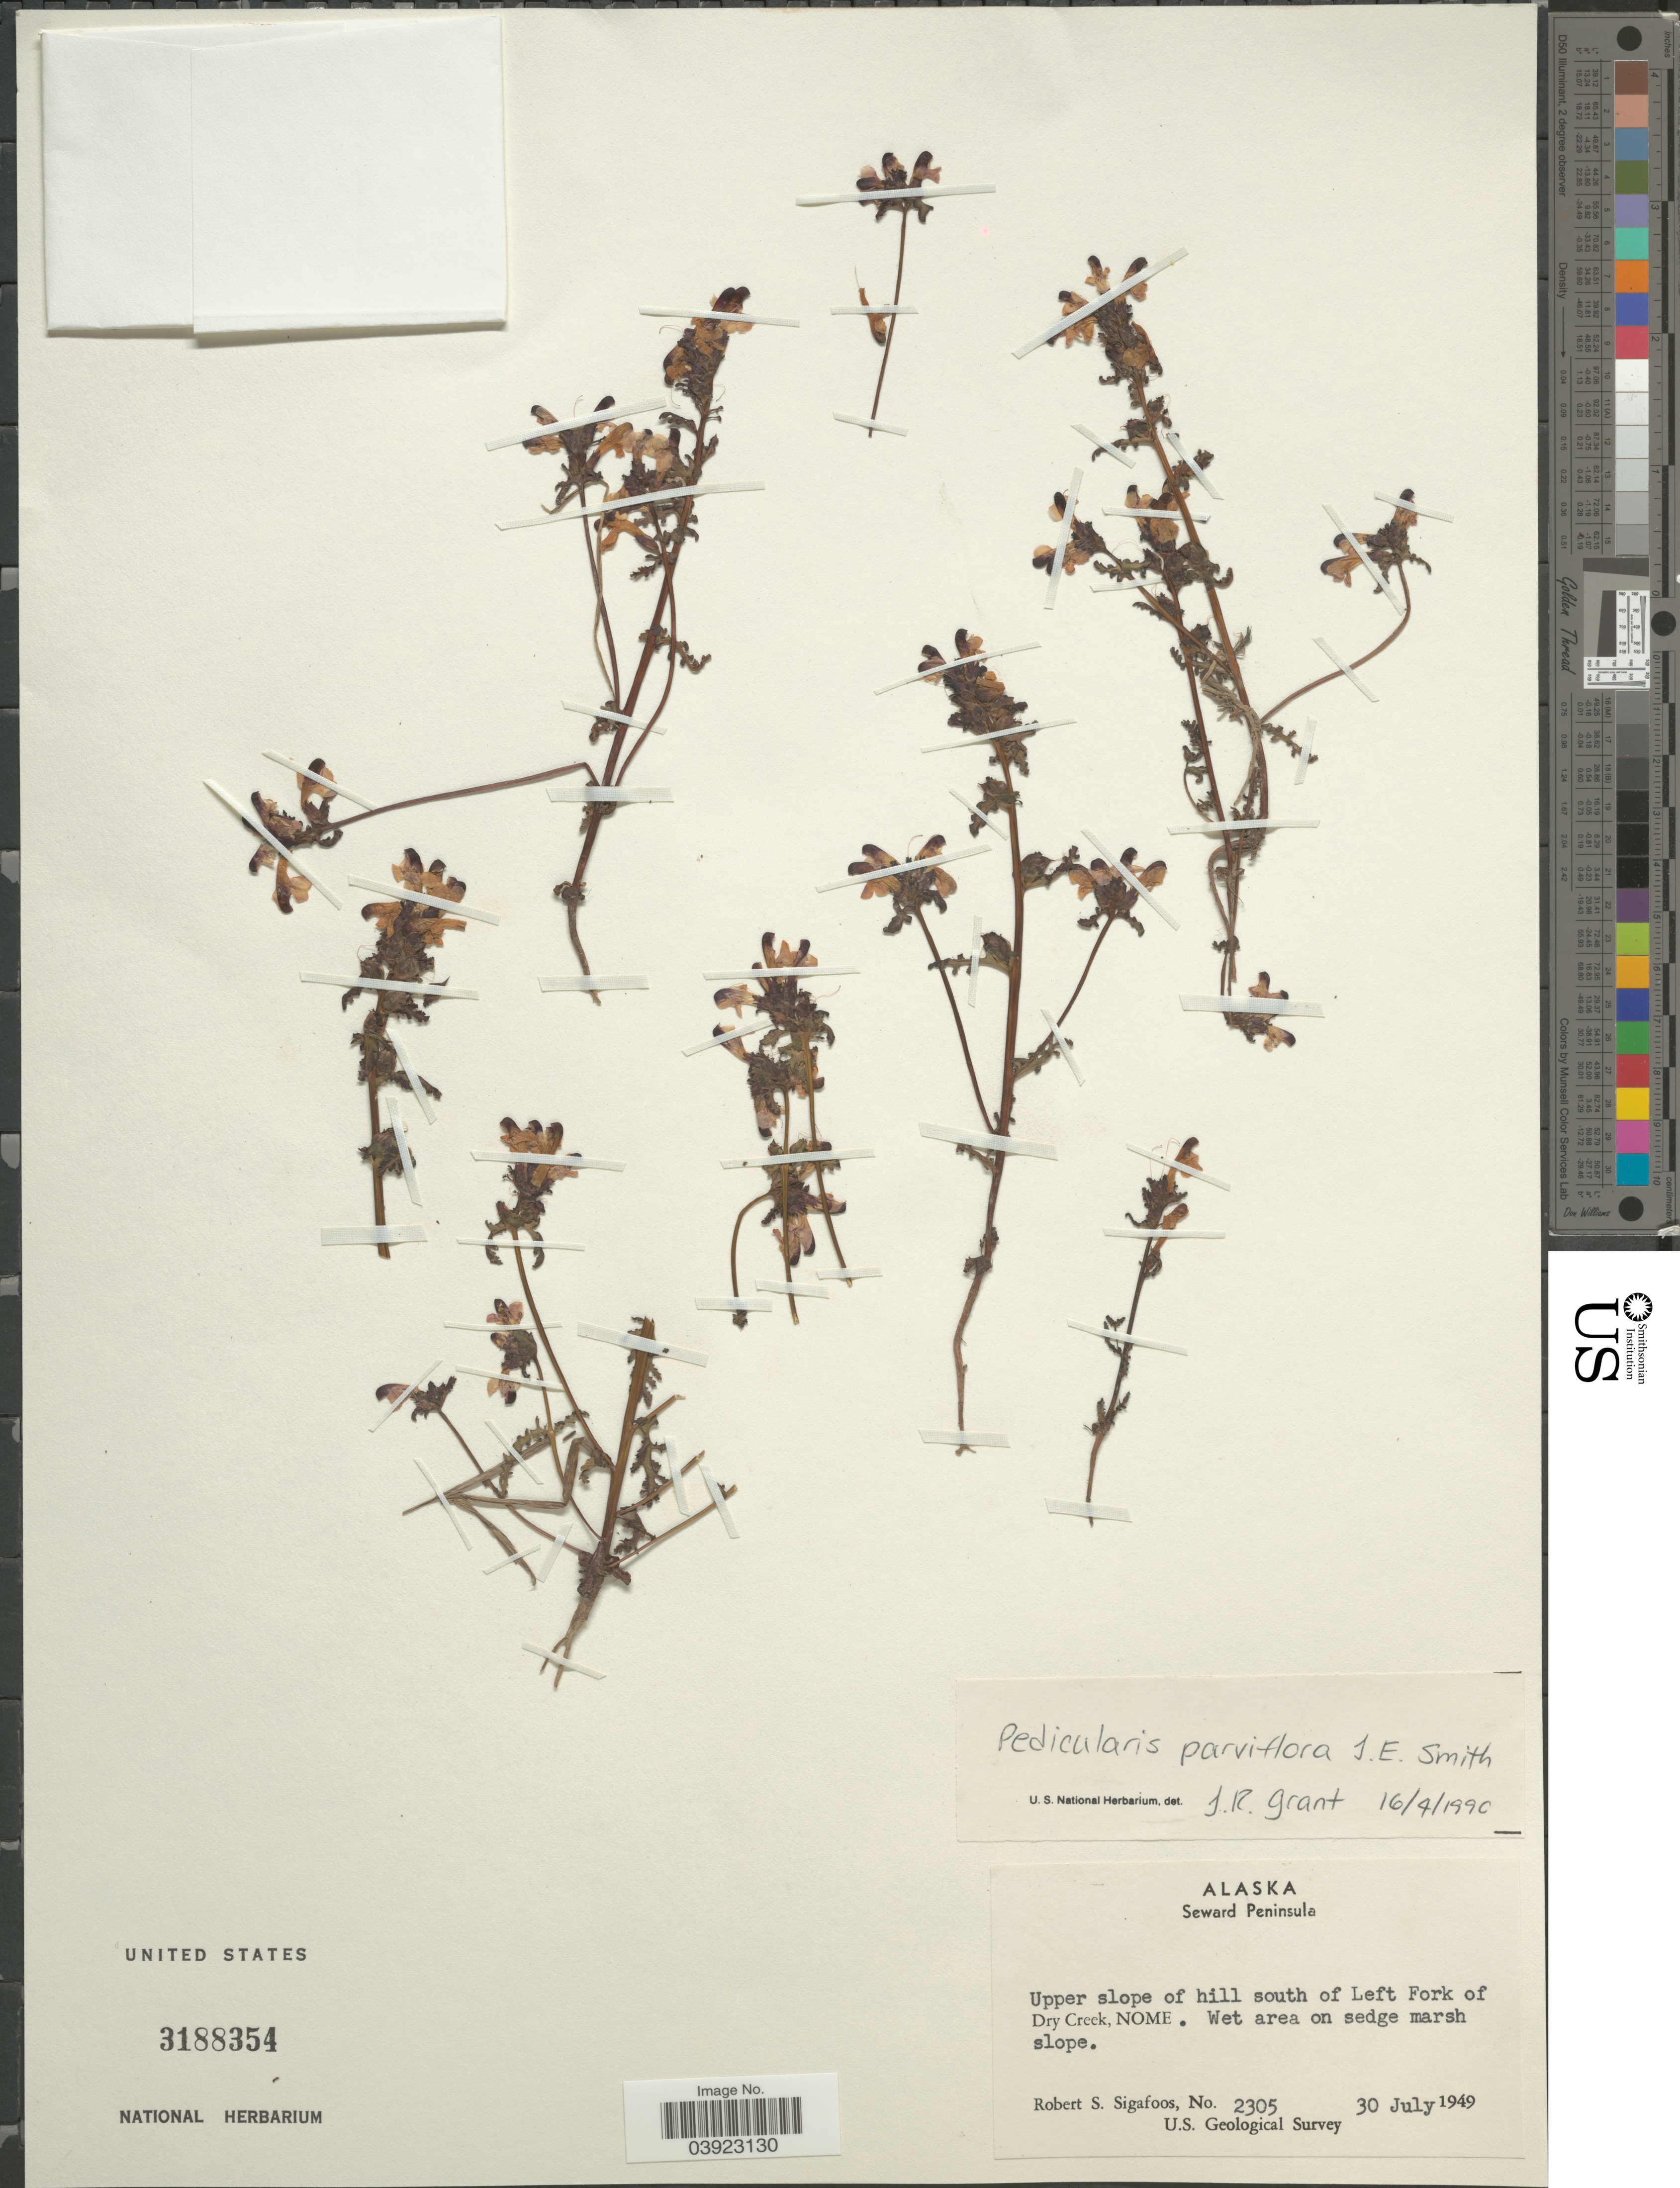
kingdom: Plantae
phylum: Tracheophyta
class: Magnoliopsida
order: Lamiales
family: Orobanchaceae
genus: Pedicularis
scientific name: Pedicularis parviflora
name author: Sm.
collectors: R. Sigafoos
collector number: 2305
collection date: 1949-07-30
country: United States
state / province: Alaska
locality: Seward Peninsula. Upper slope of hill south of Left Fork of Dry Creek, Nome.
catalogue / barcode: US 3188354